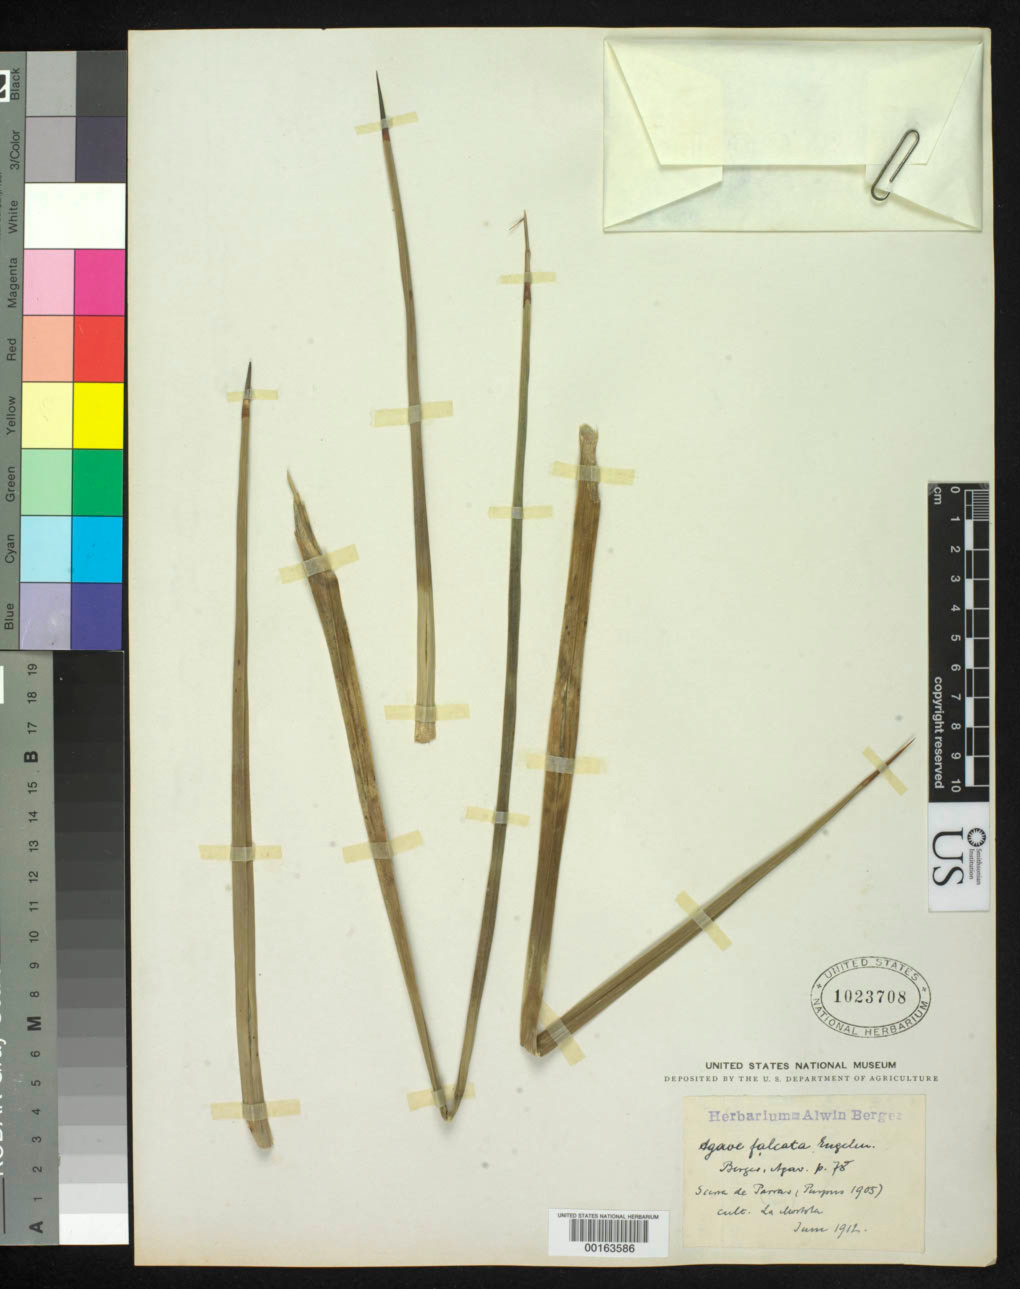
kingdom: Plantae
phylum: Tracheophyta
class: Liliopsida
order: Asparagales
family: Asparagaceae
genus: Agave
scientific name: Agave striata subsp. falcata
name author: (Engelm.) Gentry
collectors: C. A. Purpus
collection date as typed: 1905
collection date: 1905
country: Mexico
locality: Sierra de Parras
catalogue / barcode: US 1023708